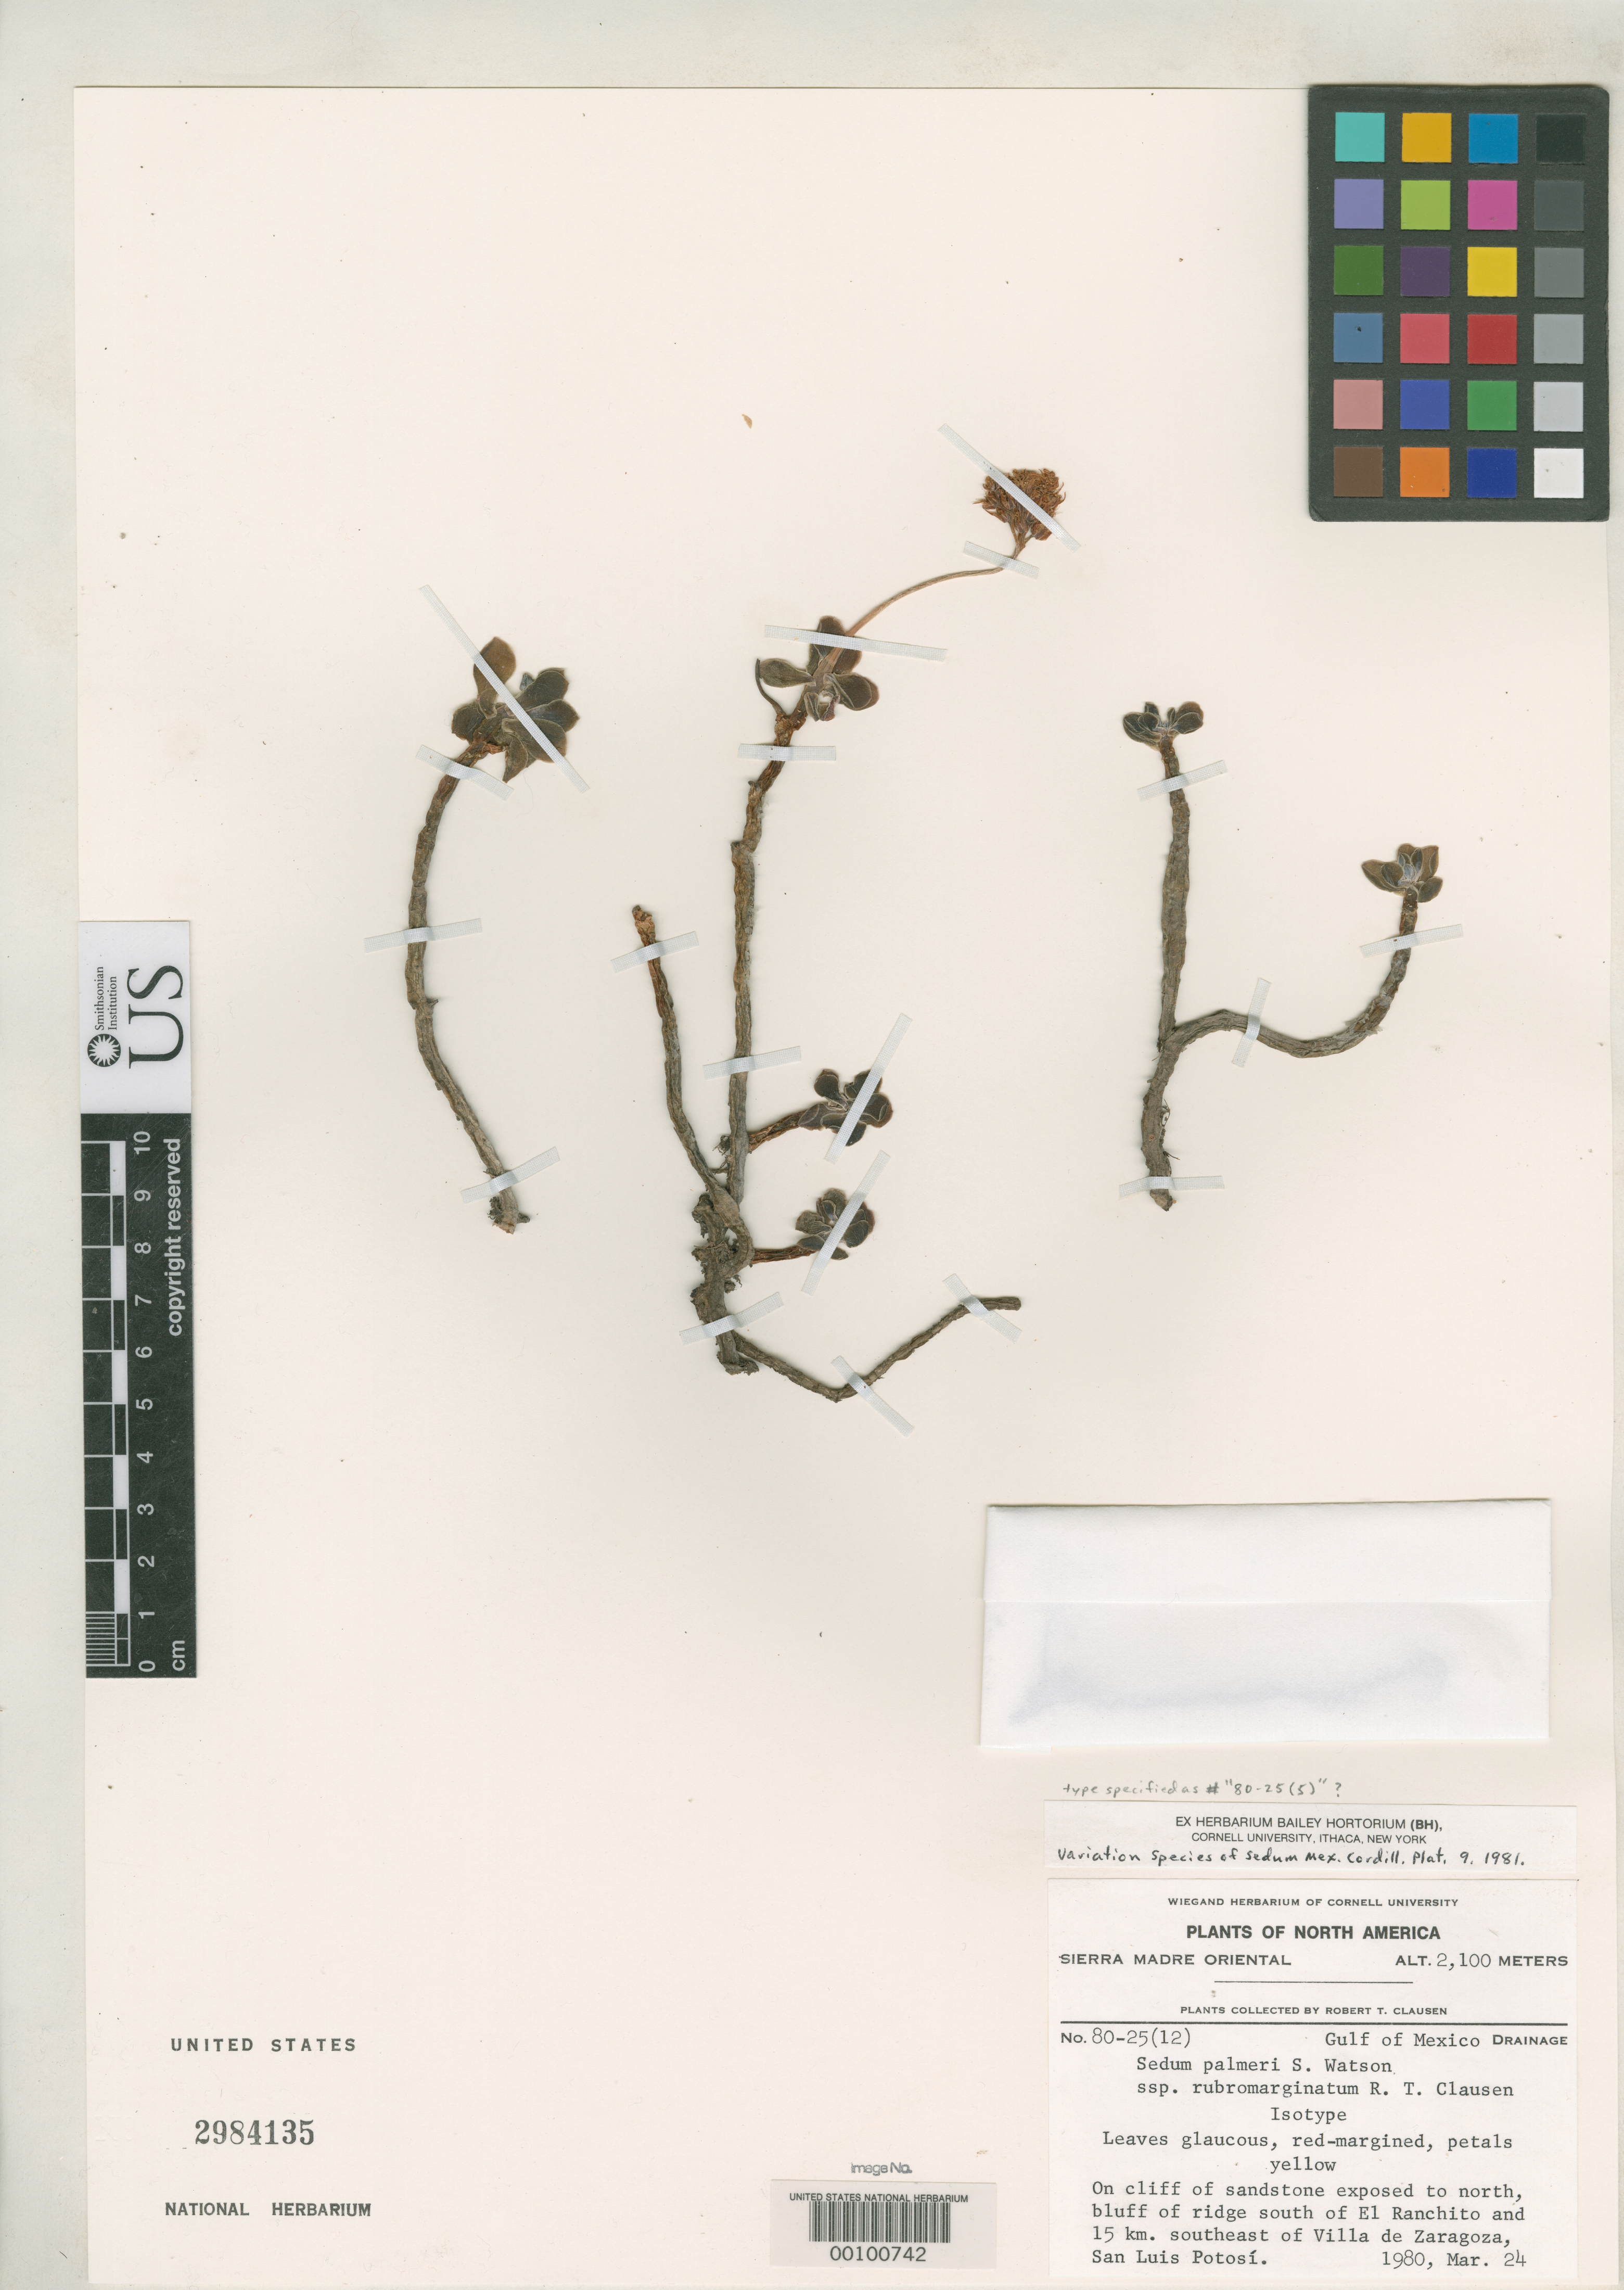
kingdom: Plantae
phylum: Tracheophyta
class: Magnoliopsida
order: Saxifragales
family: Crassulaceae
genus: Sedum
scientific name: Sedum palmeri subsp. rubromarginatum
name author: R.T. Clausen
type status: Isotype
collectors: R. T. Clausen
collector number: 80-25(12)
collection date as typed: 24 Mar 1980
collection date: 1980-03-24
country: Mexico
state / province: San Luis Potosi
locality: South of El Ranchito and 15 km SE of Villa de Zaragoza.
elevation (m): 2100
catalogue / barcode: US 2984135